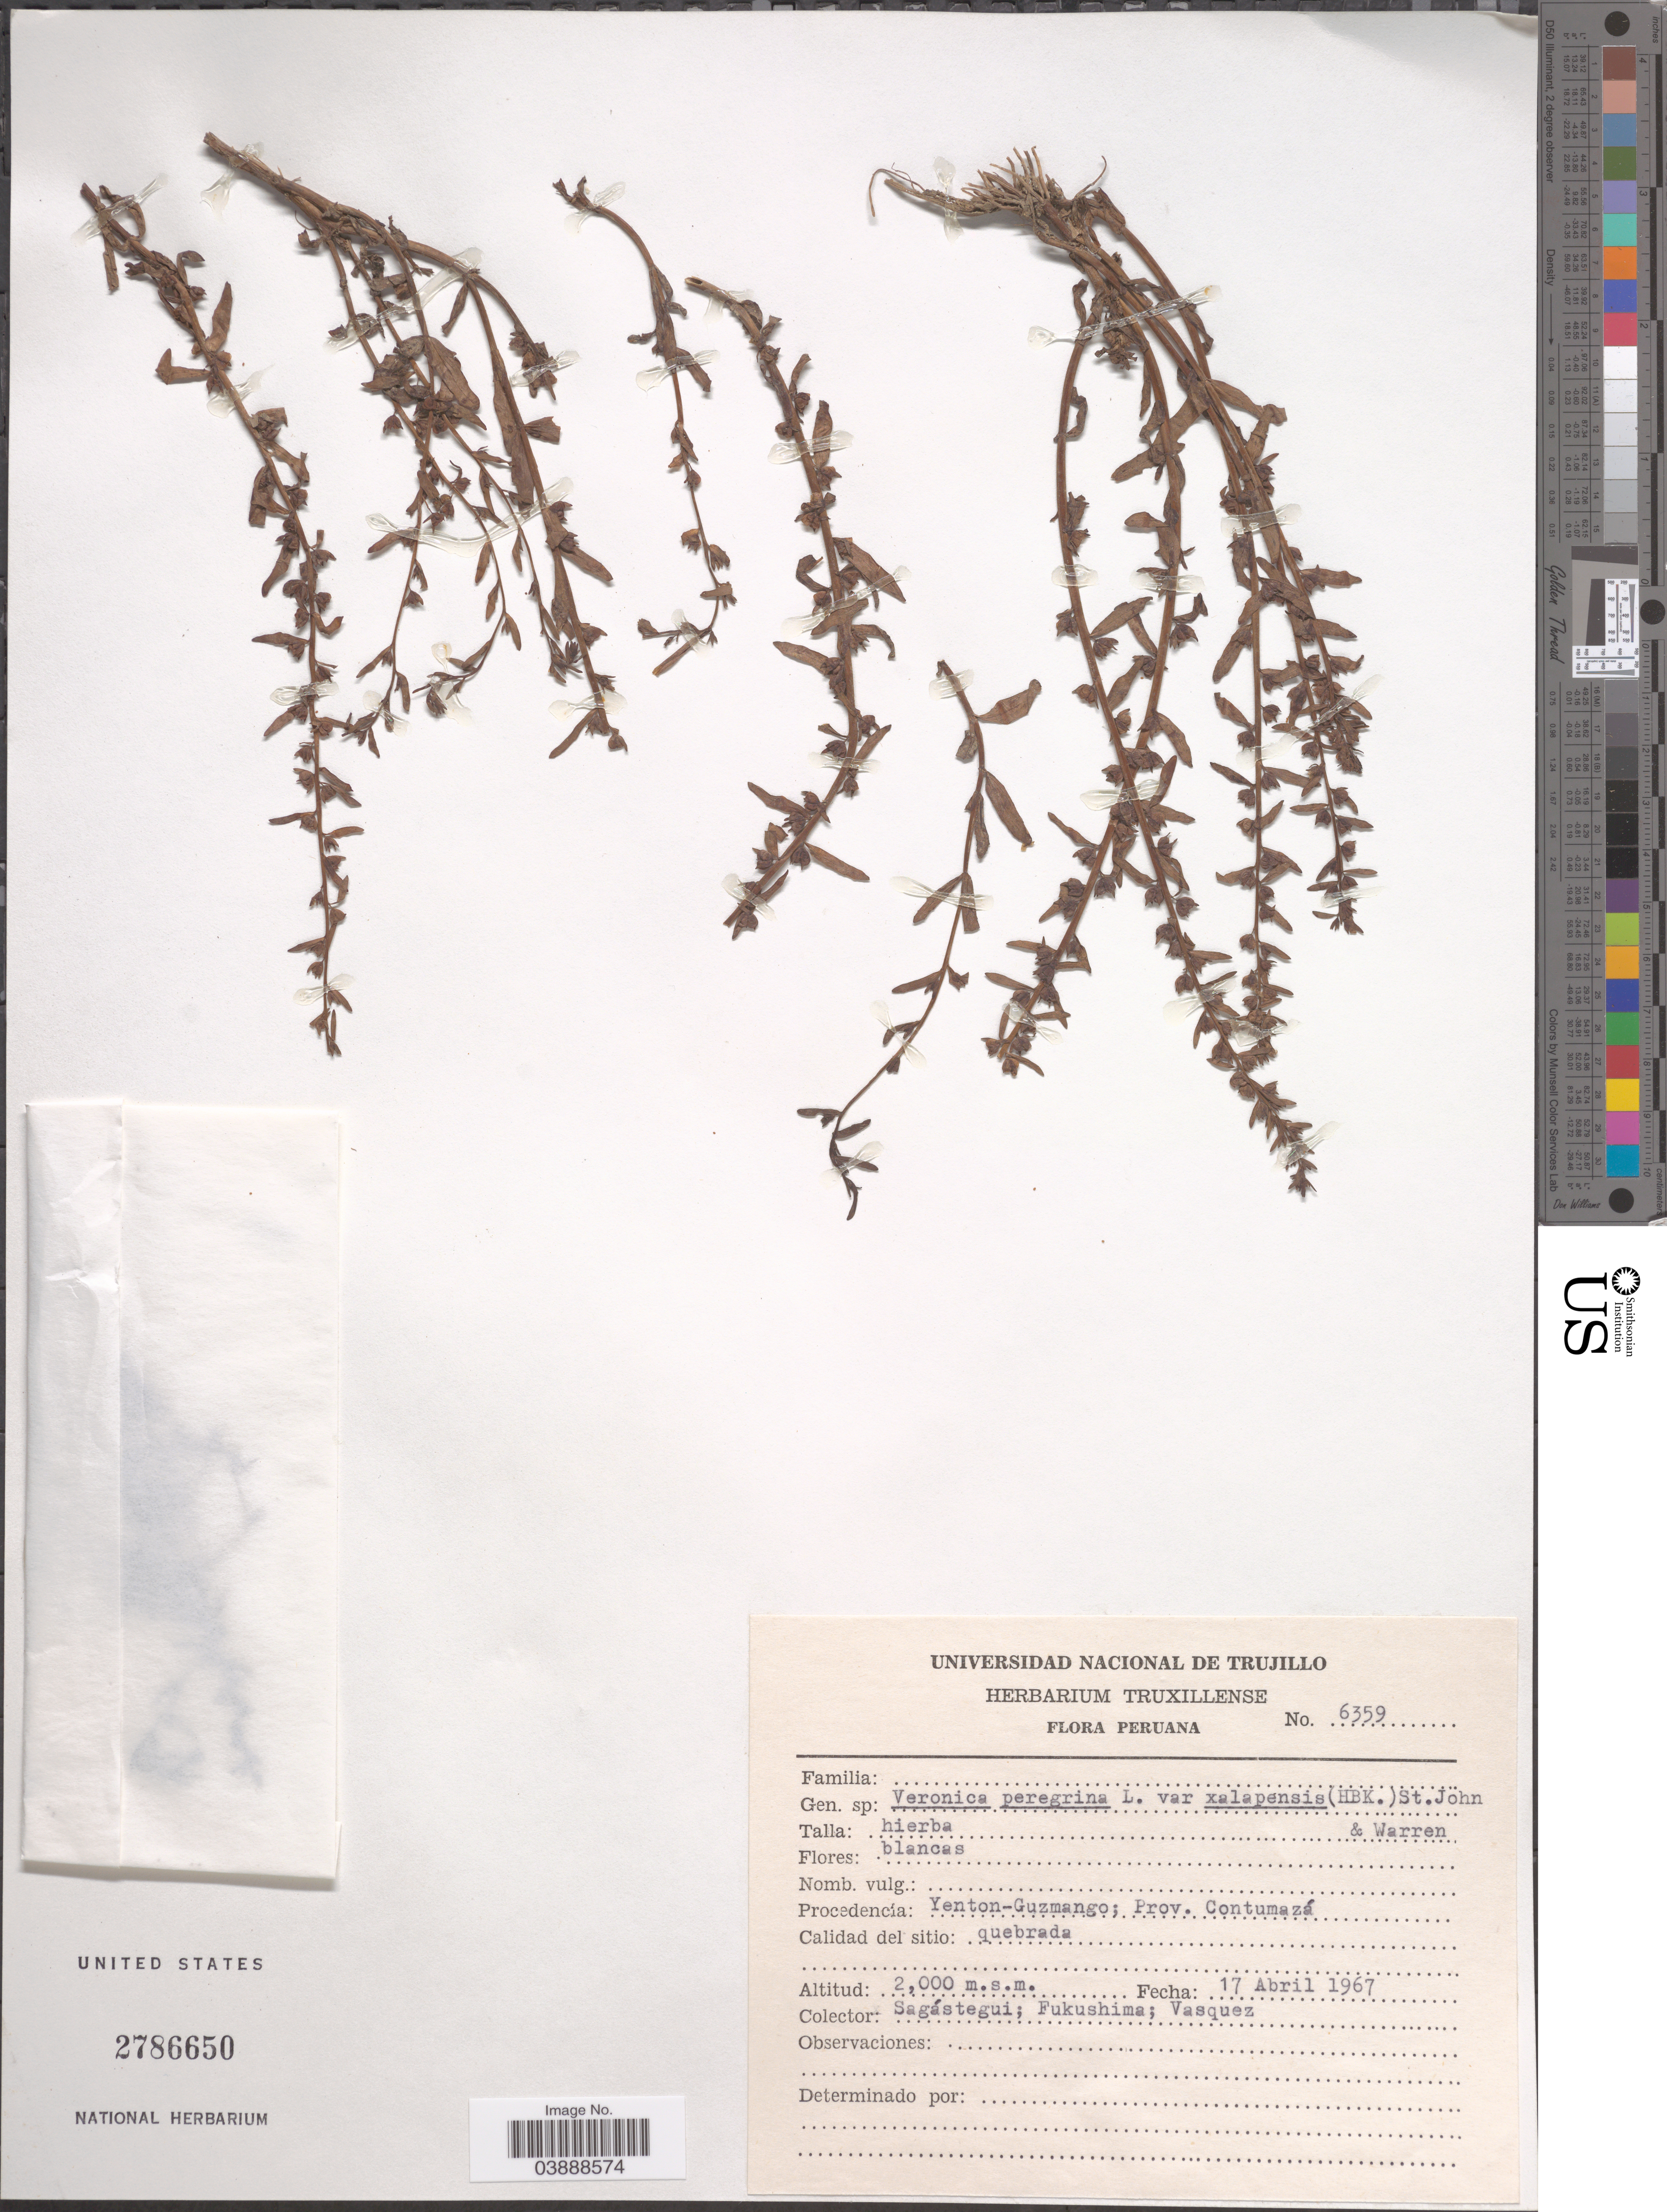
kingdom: Plantae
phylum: Tracheophyta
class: Magnoliopsida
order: Lamiales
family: Plantaginaceae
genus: Veronica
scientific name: Veronica peregrina var. xalapensis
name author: Kunth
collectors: Sagastegui, -. Fukushima & Vasquez, --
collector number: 6359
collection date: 1967-04-17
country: Peru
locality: Yenton-Guzmango; Prov. Contumazá.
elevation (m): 2000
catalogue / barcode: US 2786650